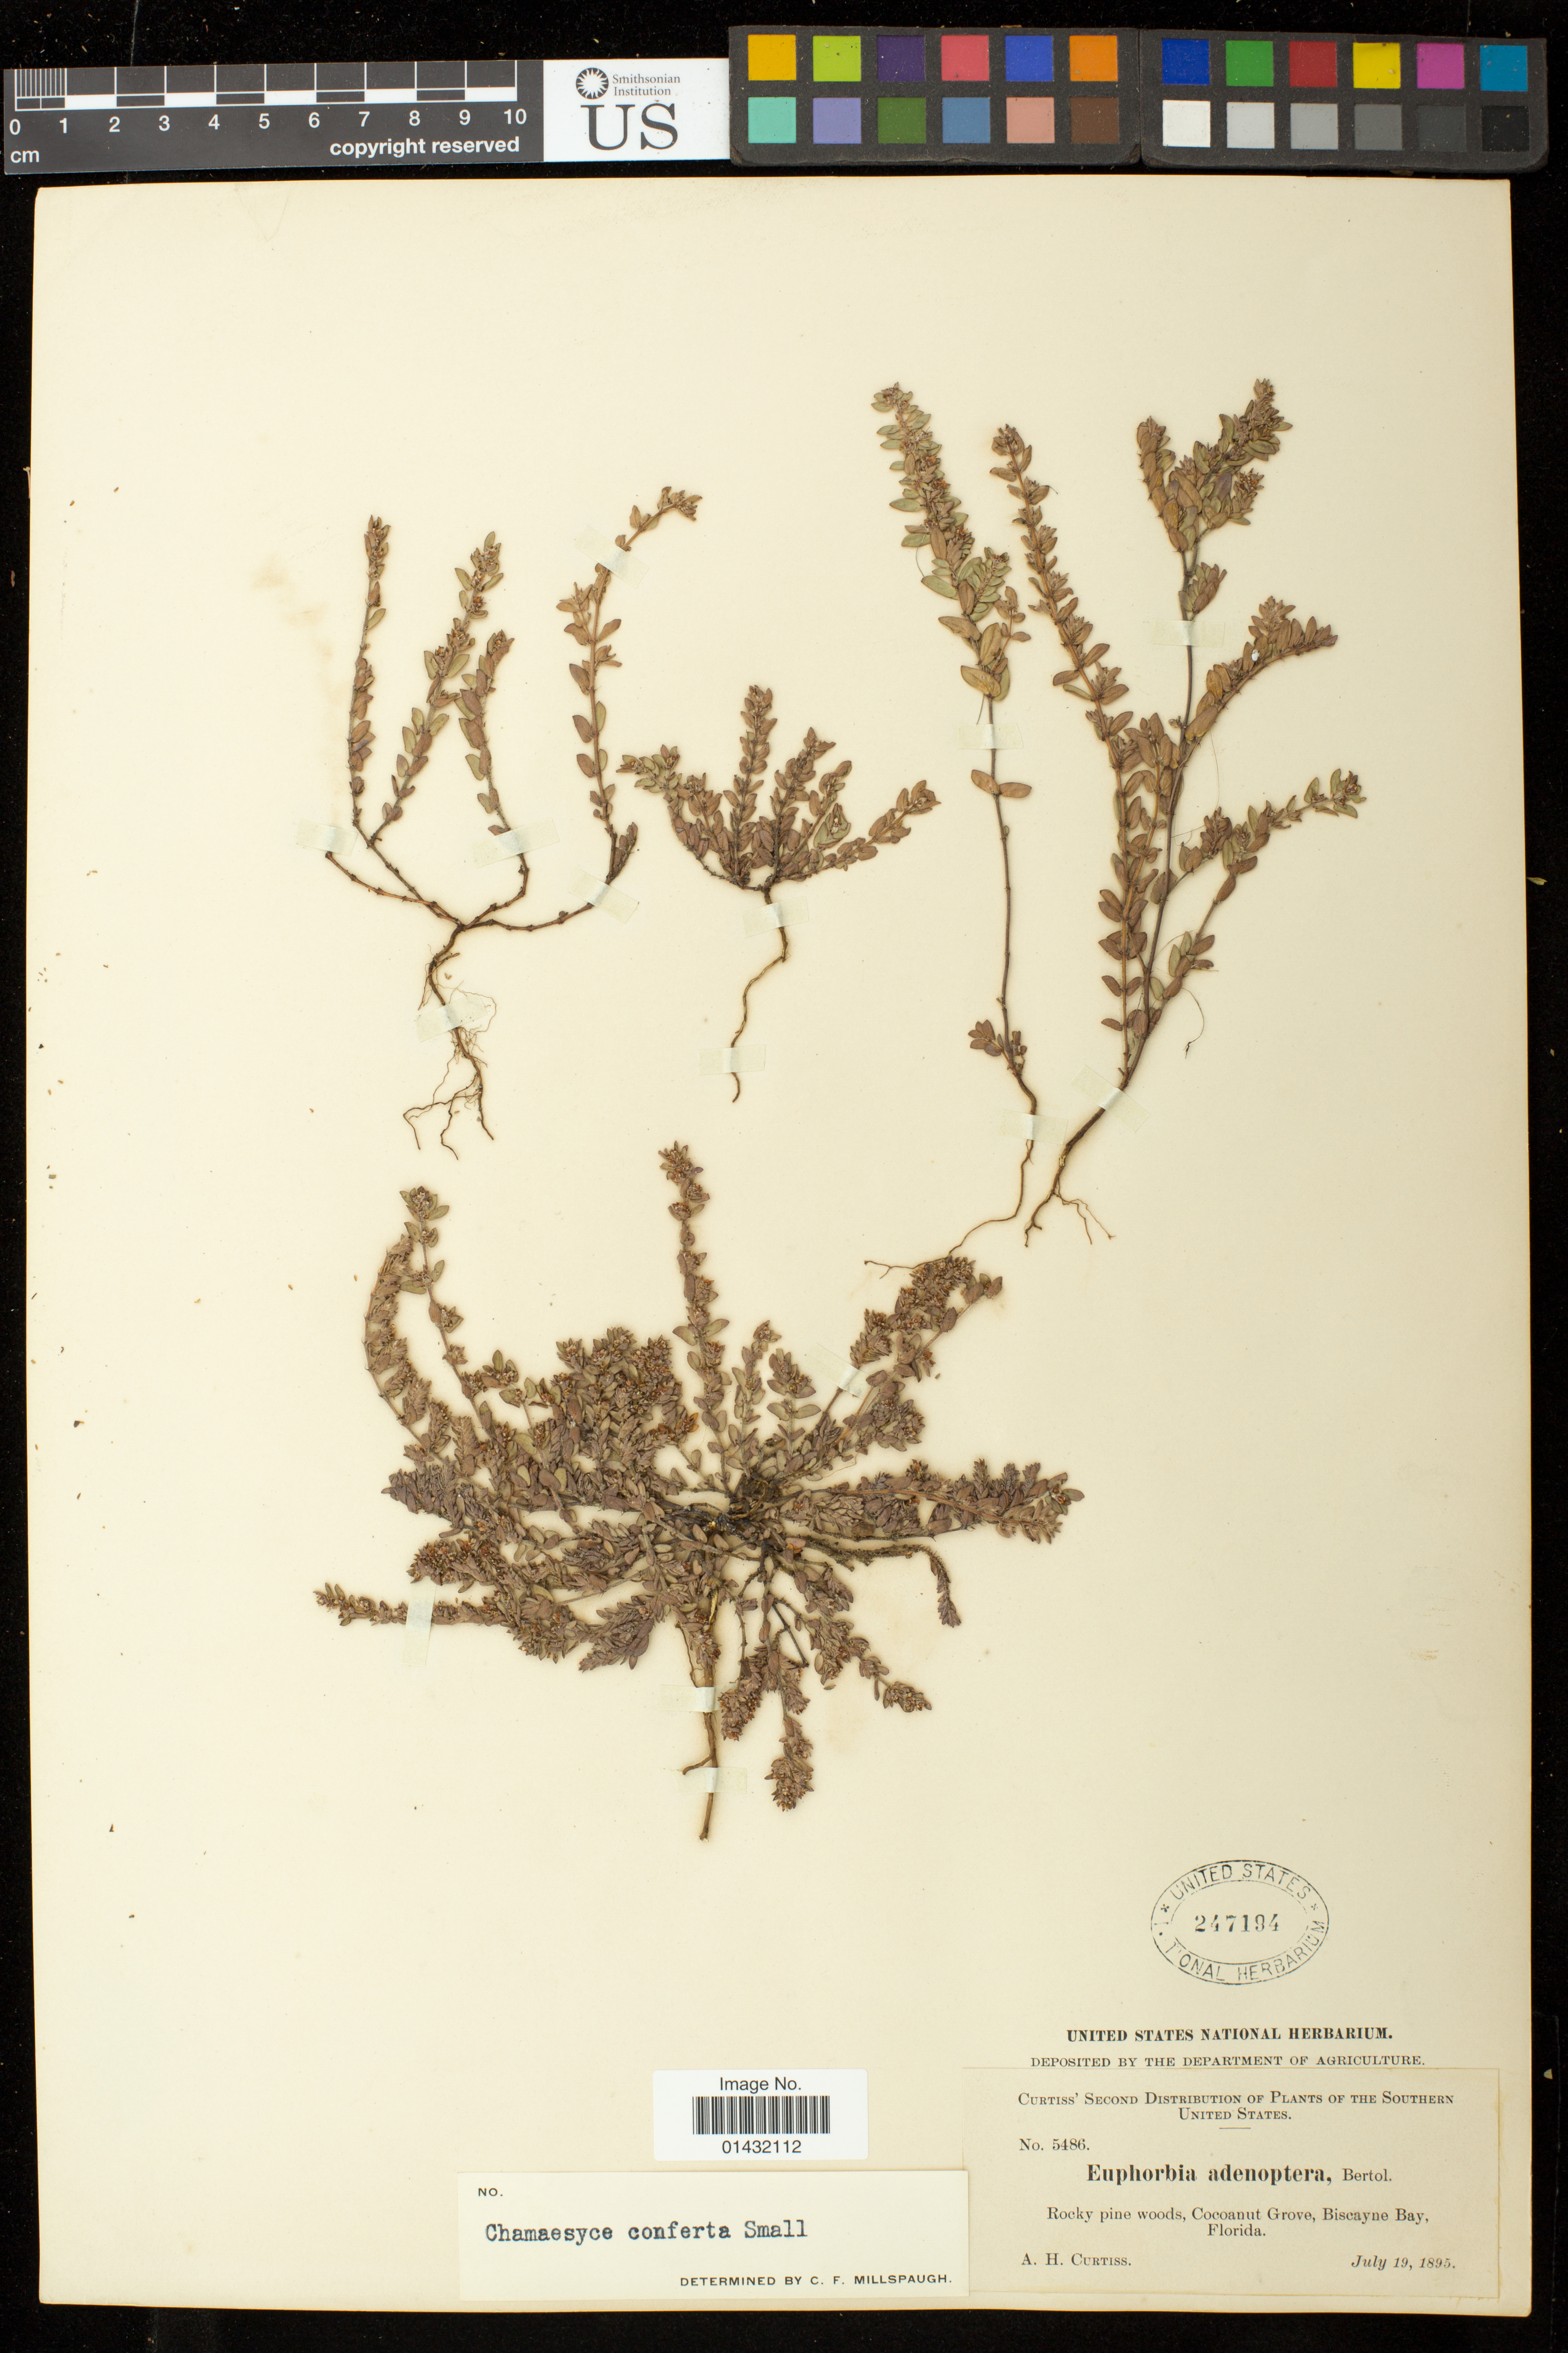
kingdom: Plantae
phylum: Tracheophyta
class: Magnoliopsida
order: Malpighiales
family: Euphorbiaceae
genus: Euphorbia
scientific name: Euphorbia conferta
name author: (Small) Oudejans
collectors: A. H. Curtiss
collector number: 5486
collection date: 1895-07-19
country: United States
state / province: Florida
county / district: Miami-Dade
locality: Cocoanut Grove, Biscayne Bay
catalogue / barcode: US 247194